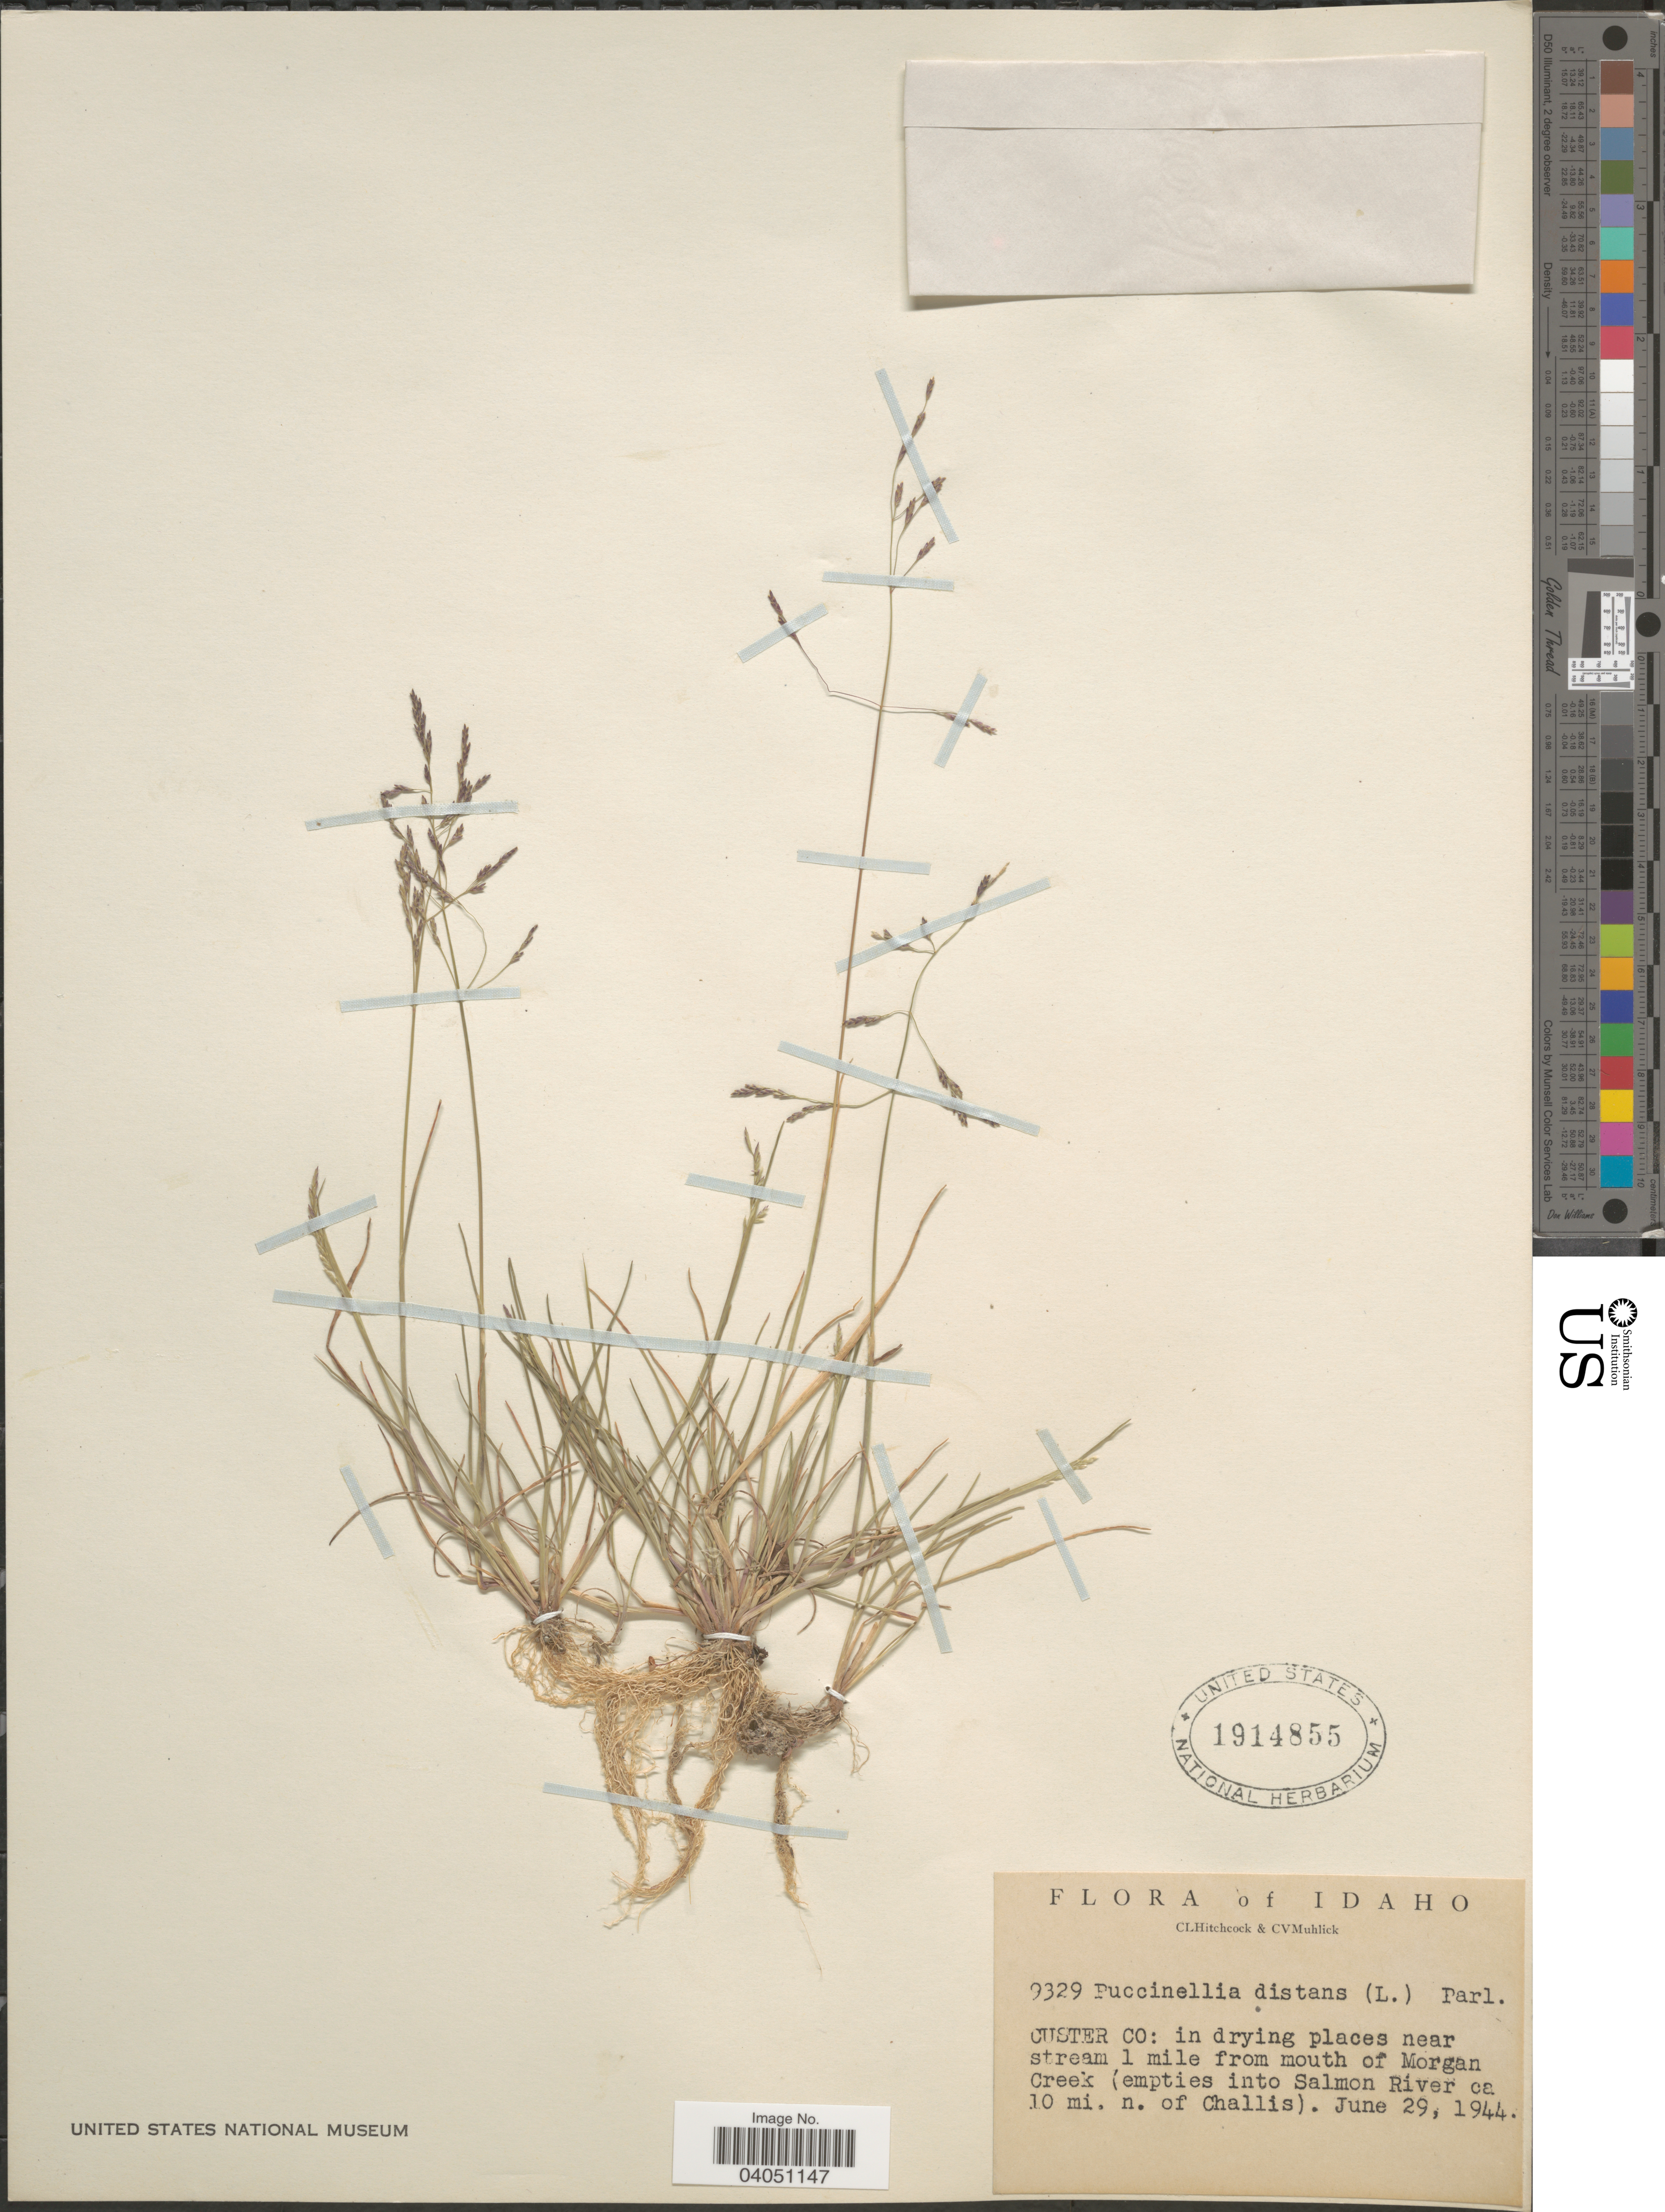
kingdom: Plantae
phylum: Tracheophyta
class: Liliopsida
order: Poales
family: Poaceae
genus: Puccinellia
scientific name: Puccinellia distans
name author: (Jacq.) Parl.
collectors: C. L. Hitchcock & C. V. Muhlick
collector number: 9329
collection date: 1944-06-29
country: United States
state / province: Idaho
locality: Custer Co: in drying places near stream 1 mile from mouth of Morgan Creek (empties into Salmon River ca 10 mi. n. of Challois).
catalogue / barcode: US 1914855